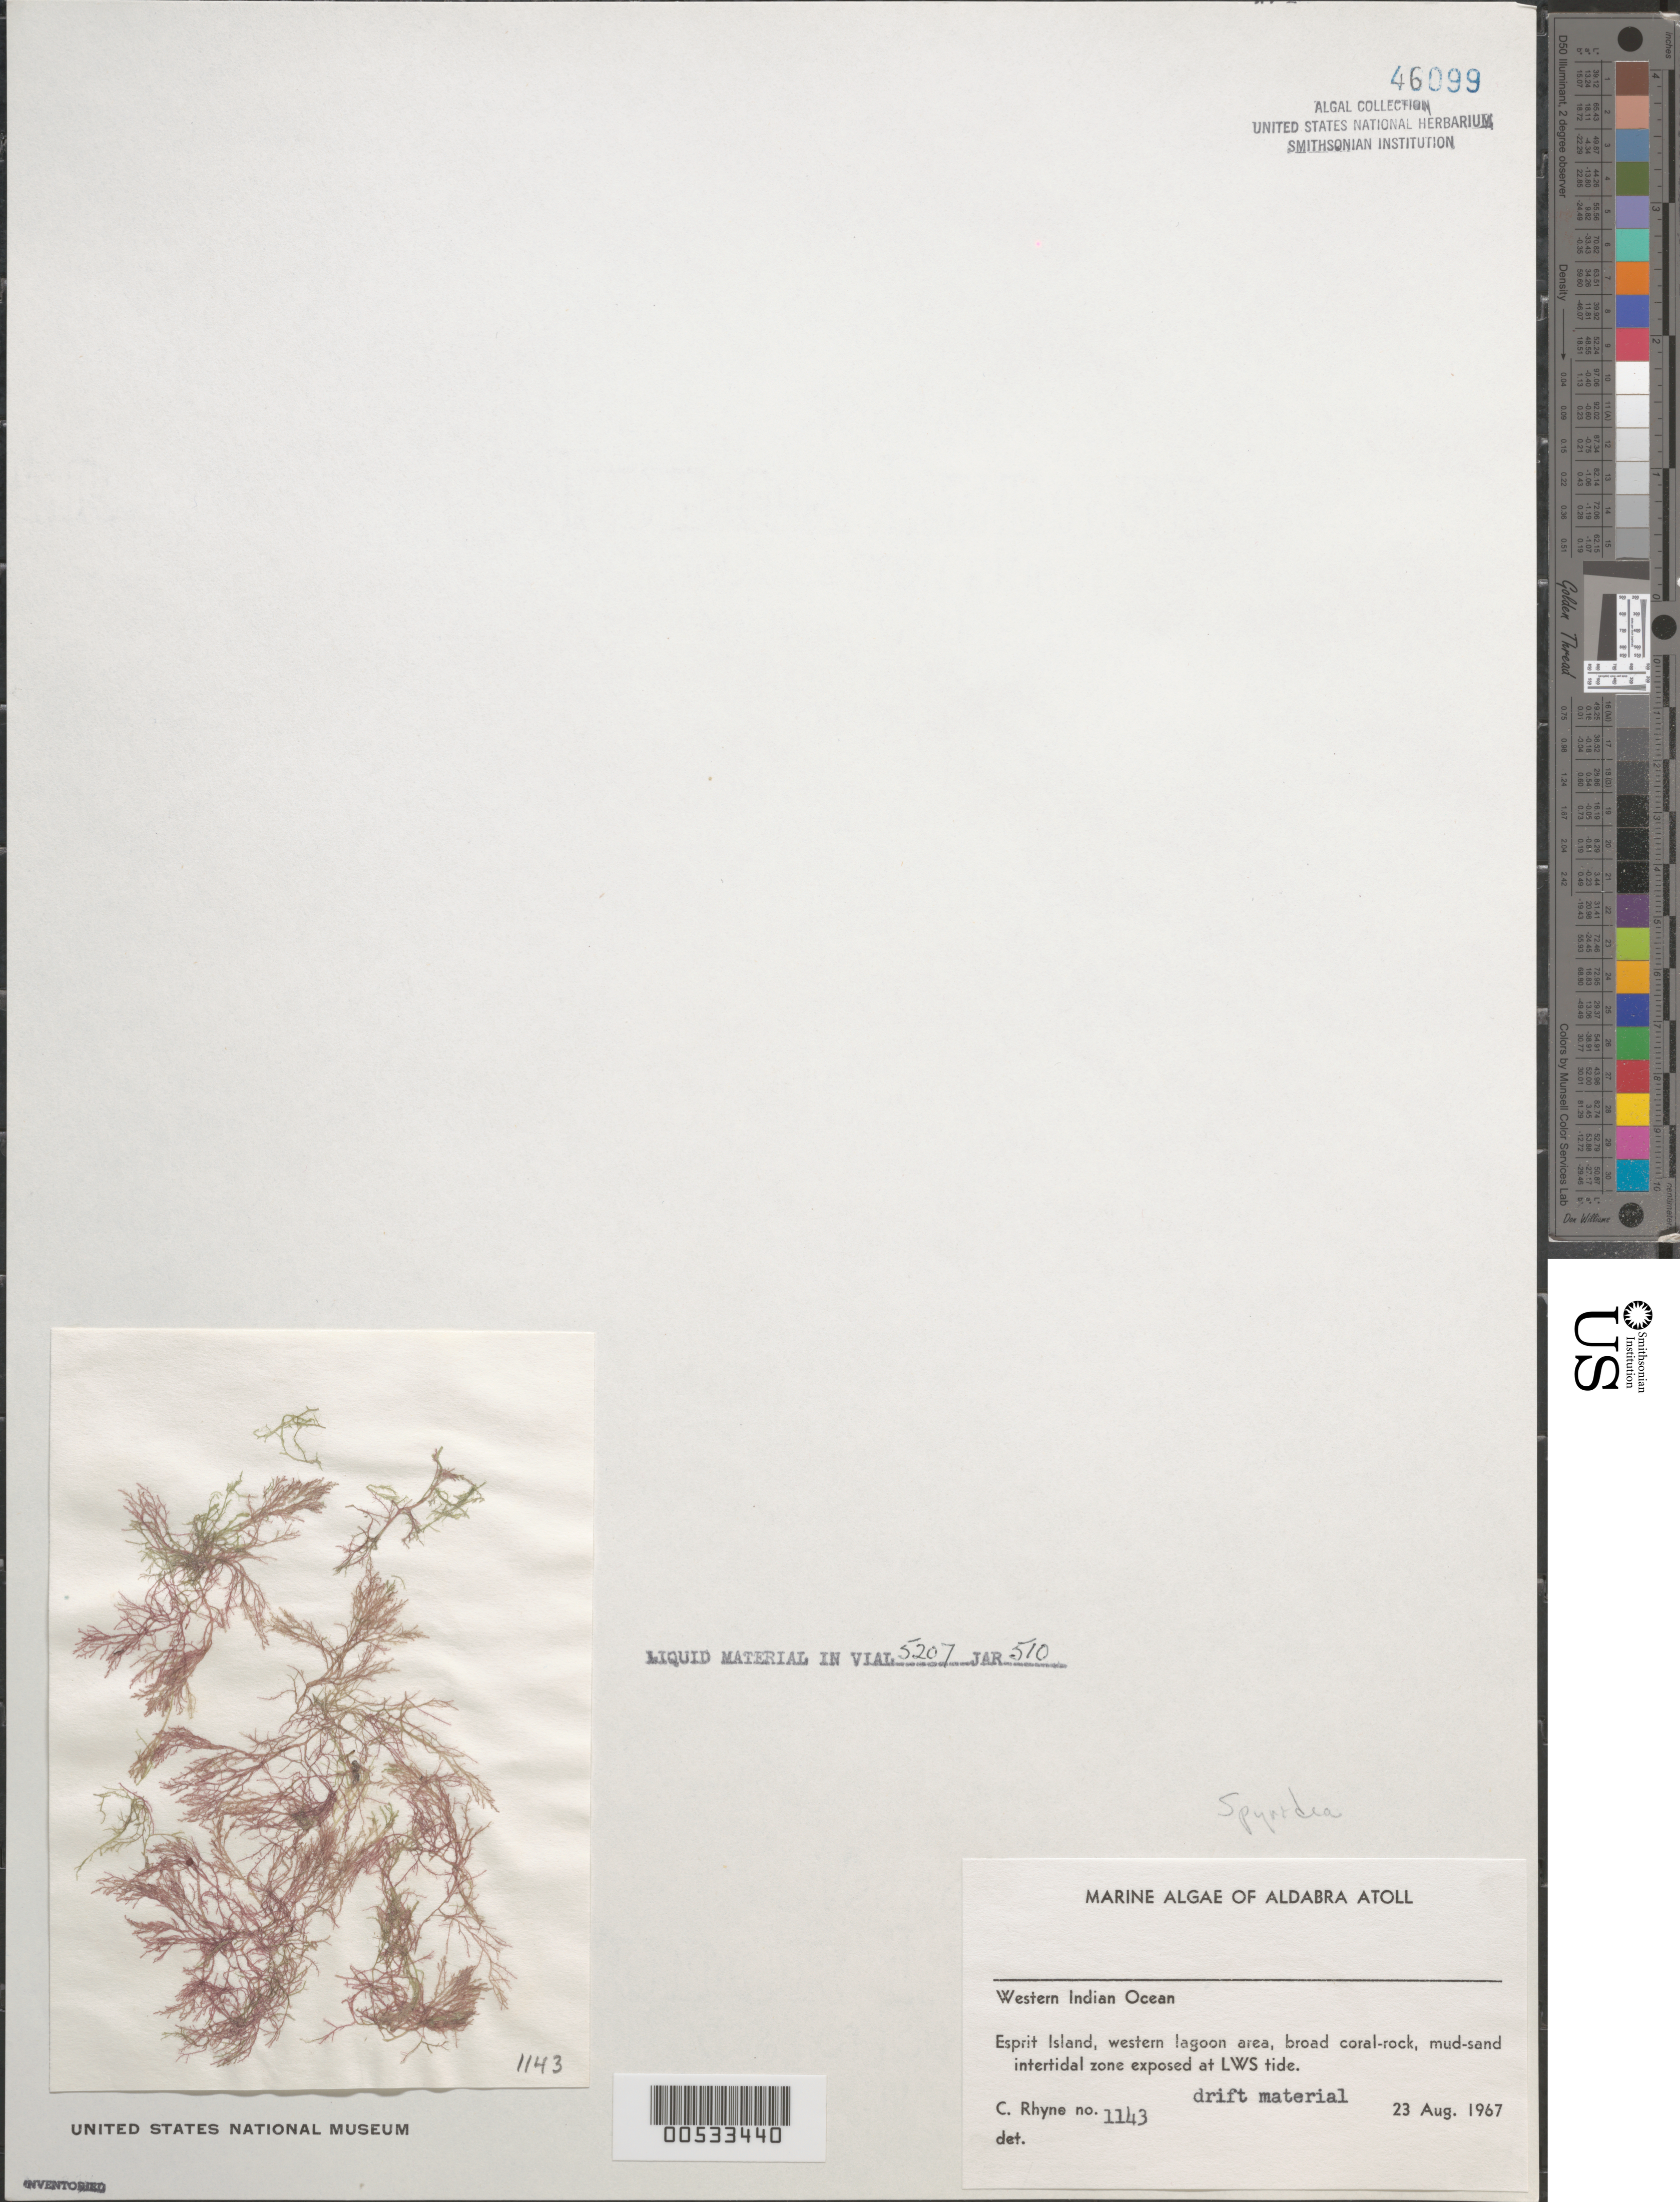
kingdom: Plantae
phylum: Rhodophyta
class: Florideophyceae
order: Ceramiales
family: Spyridiaceae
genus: Spyridia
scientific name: Spyridia sp.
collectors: C. Rhyne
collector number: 1143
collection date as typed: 23 Aug 1967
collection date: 1967-08-23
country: Seychelles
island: Aldabra Atoll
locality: Ile Esprit, Western lagoon area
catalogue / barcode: US 46099